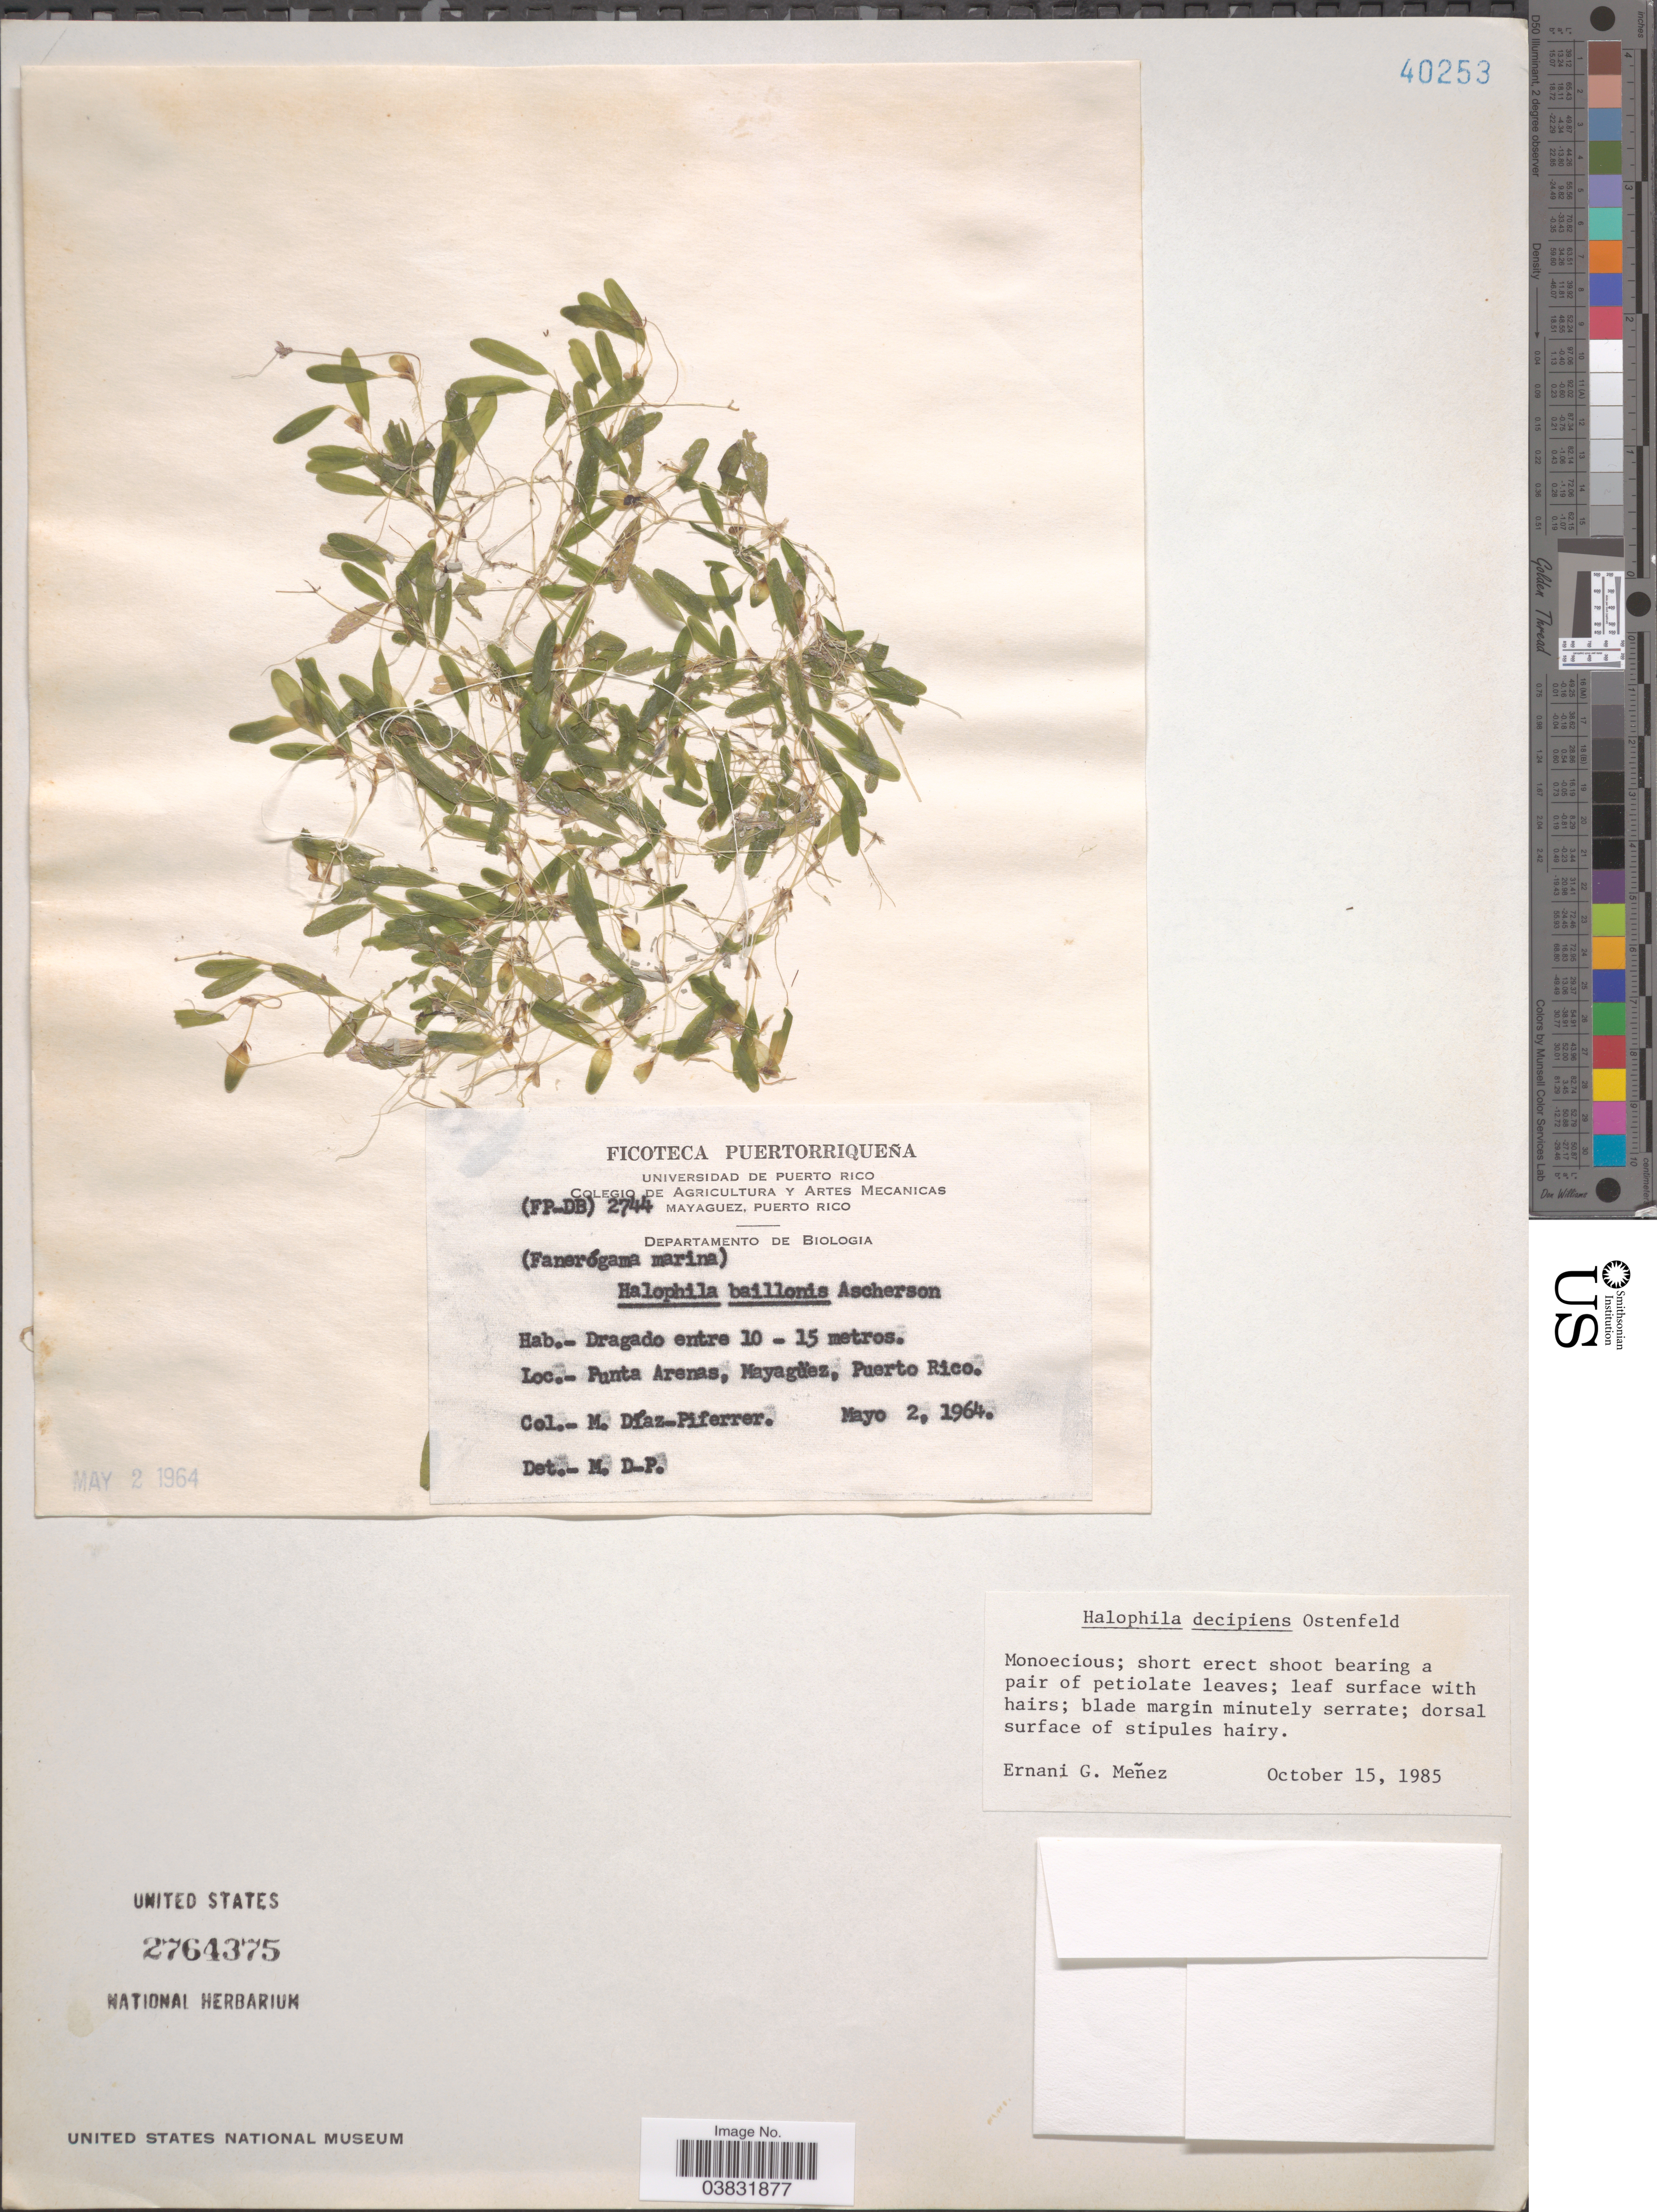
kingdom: Plantae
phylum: Tracheophyta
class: Liliopsida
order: Alismatales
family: Hydrocharitaceae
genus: Halophila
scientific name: Halophila decipiens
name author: Ostenf.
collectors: M. Diaz-Piferrer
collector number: (FP_DB) 2744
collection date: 1964-05-02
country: Puerto Rico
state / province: Mayagüez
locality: Punta Arenas, Mayagüez.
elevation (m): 10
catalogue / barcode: US 2764375